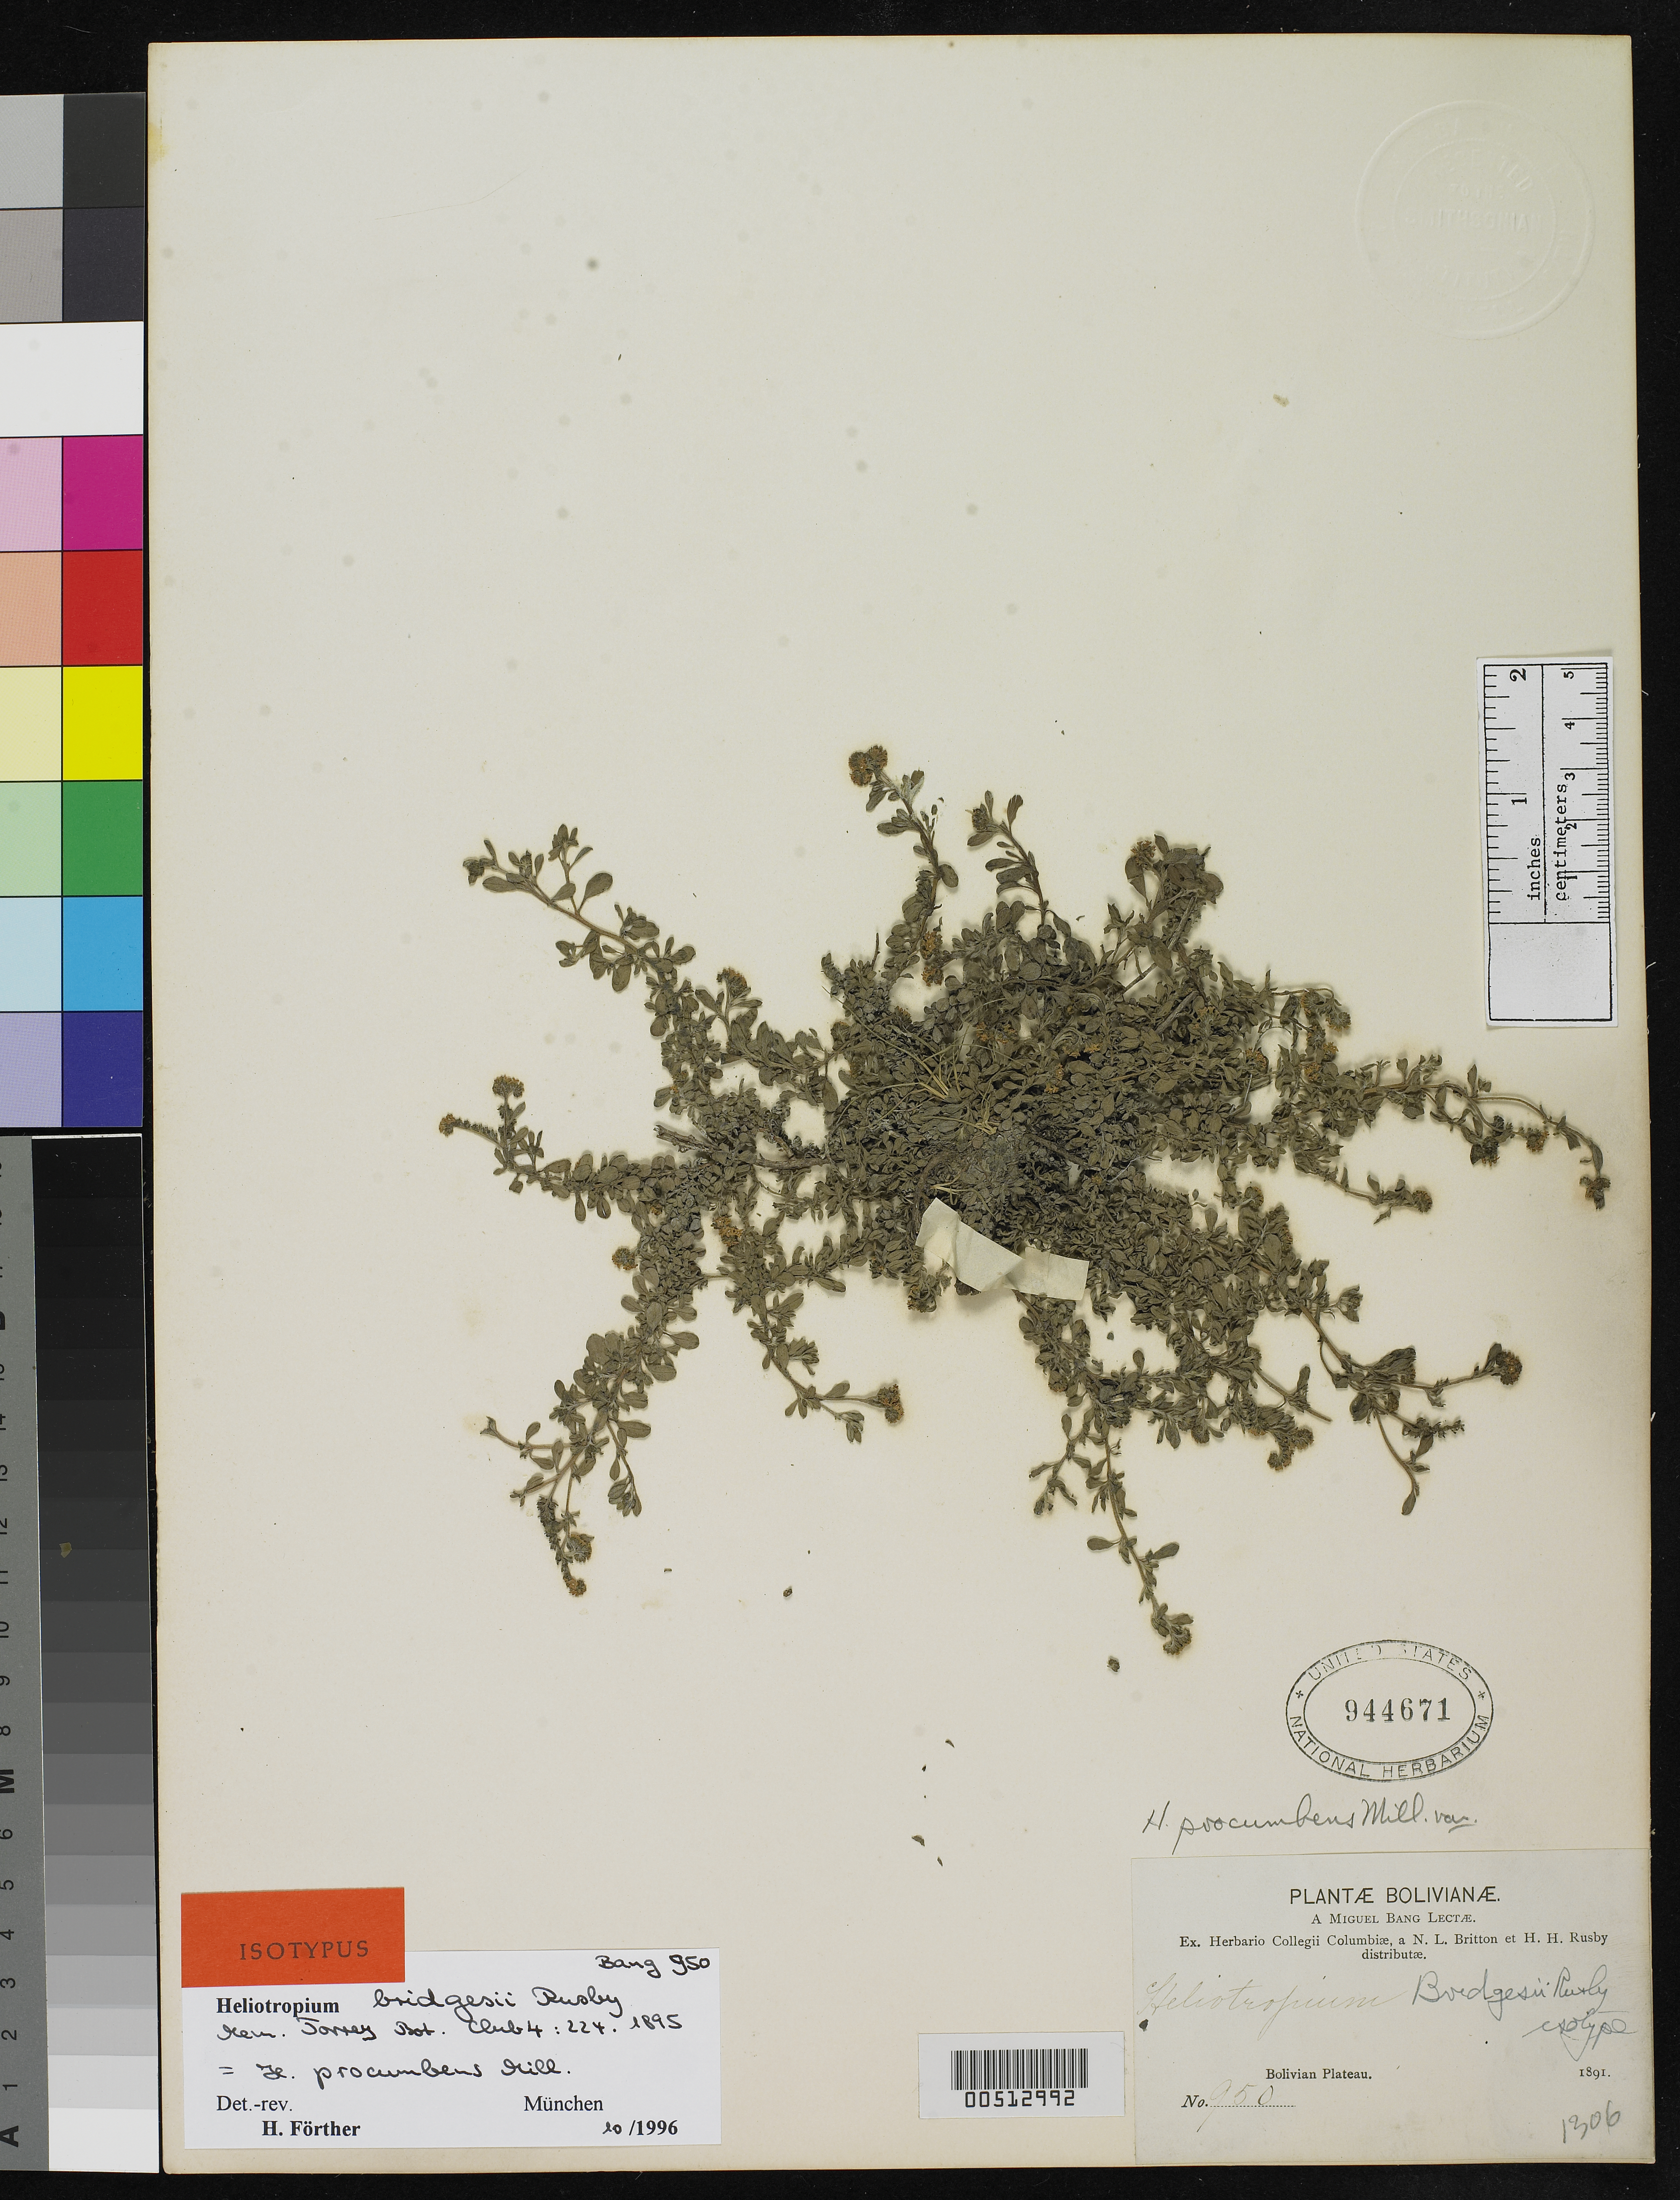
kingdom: Plantae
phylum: Tracheophyta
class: Magnoliopsida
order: Boraginales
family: Heliotropiaceae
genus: Heliotropium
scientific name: Heliotropium bridgesii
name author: Rusby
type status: Isotype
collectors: M. Bang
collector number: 950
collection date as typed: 1891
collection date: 1891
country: Bolivia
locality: Bolivian Plateau.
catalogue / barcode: US 944671